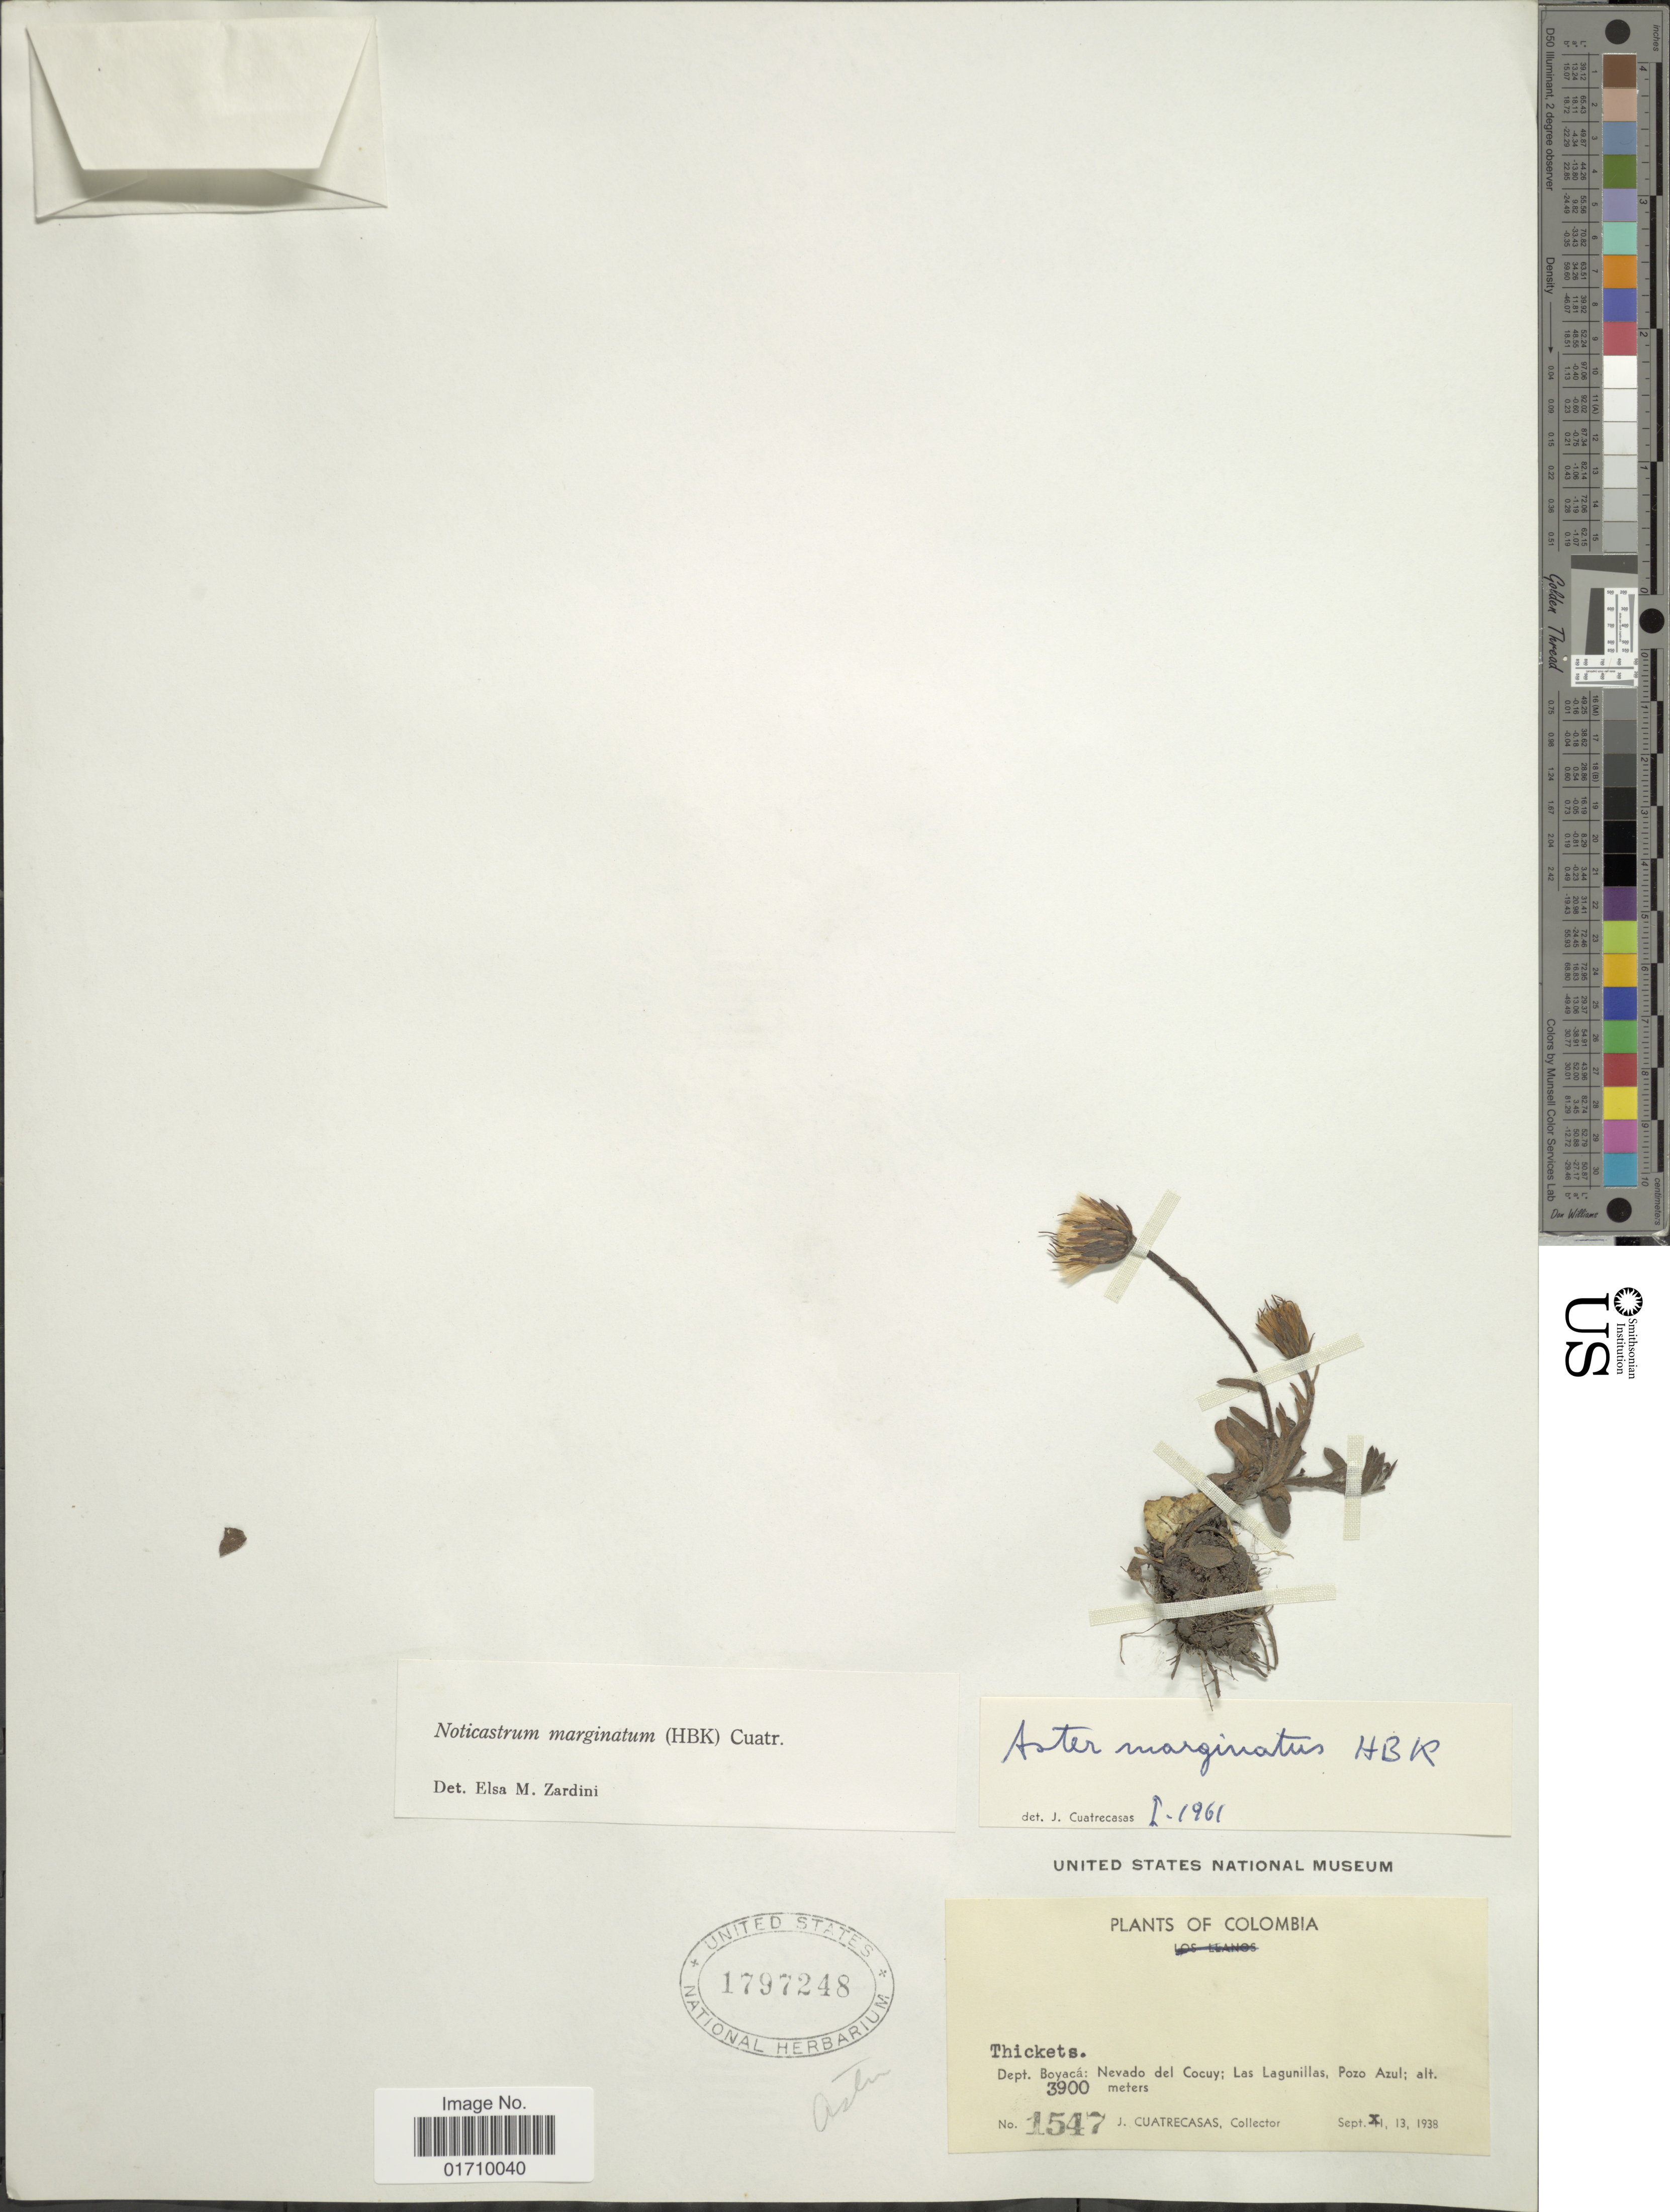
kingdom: Plantae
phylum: Tracheophyta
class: Magnoliopsida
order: Asterales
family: Asteraceae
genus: Noticastrum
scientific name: Noticastrum marginatum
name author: (Kunth) Cuatrec.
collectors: J. Cuatrecasas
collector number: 1547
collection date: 1938-09-13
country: Colombia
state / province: Boyacá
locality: Nevado del Cocuy, Las Lagunillas, Pozo Azul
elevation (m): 3900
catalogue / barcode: US 1797248